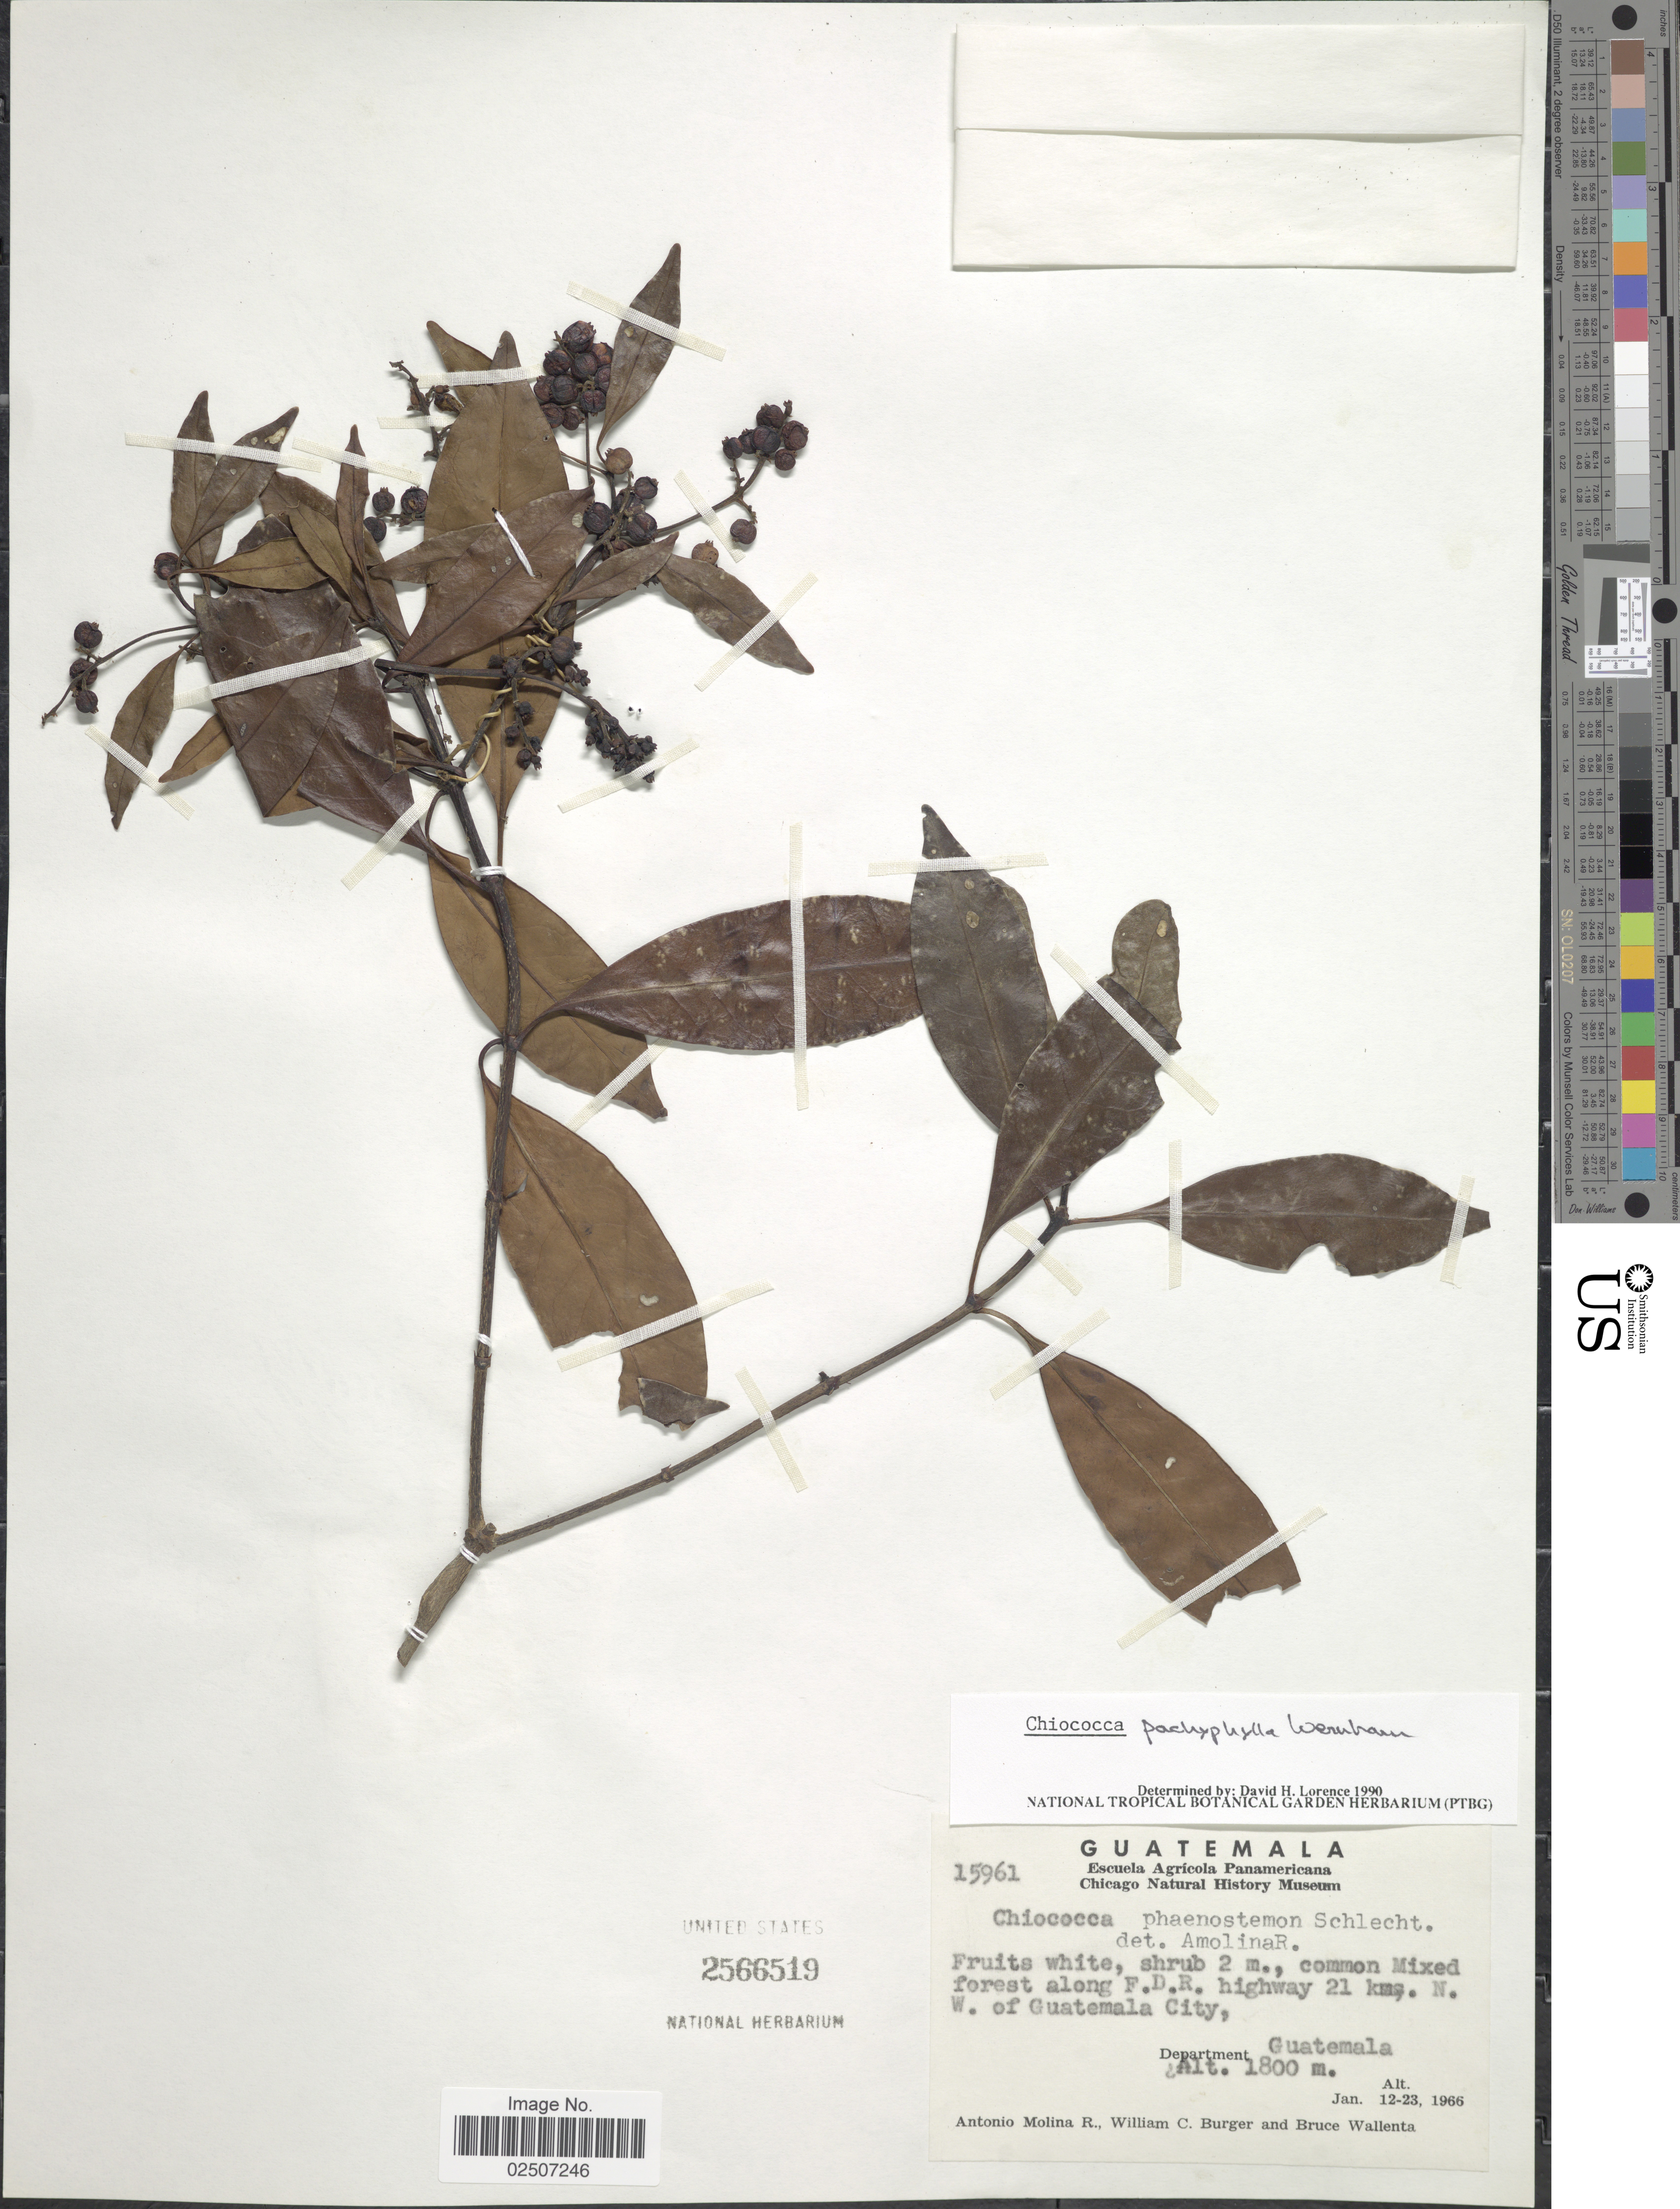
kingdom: Plantae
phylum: Tracheophyta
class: Magnoliopsida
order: Gentianales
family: Rubiaceae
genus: Chiococca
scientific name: Chiococca pachyphylla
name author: Wernham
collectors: A. Molina R., W. Burger & B. Wallenta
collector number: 15961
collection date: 1966-01-12/1966-01-23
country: Guatemala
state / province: Guatemala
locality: Common Mixed forest along F.D.R. highway 21 kms. N. W. of Guatemala City, Department Guatemala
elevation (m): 1800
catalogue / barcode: US 2566519